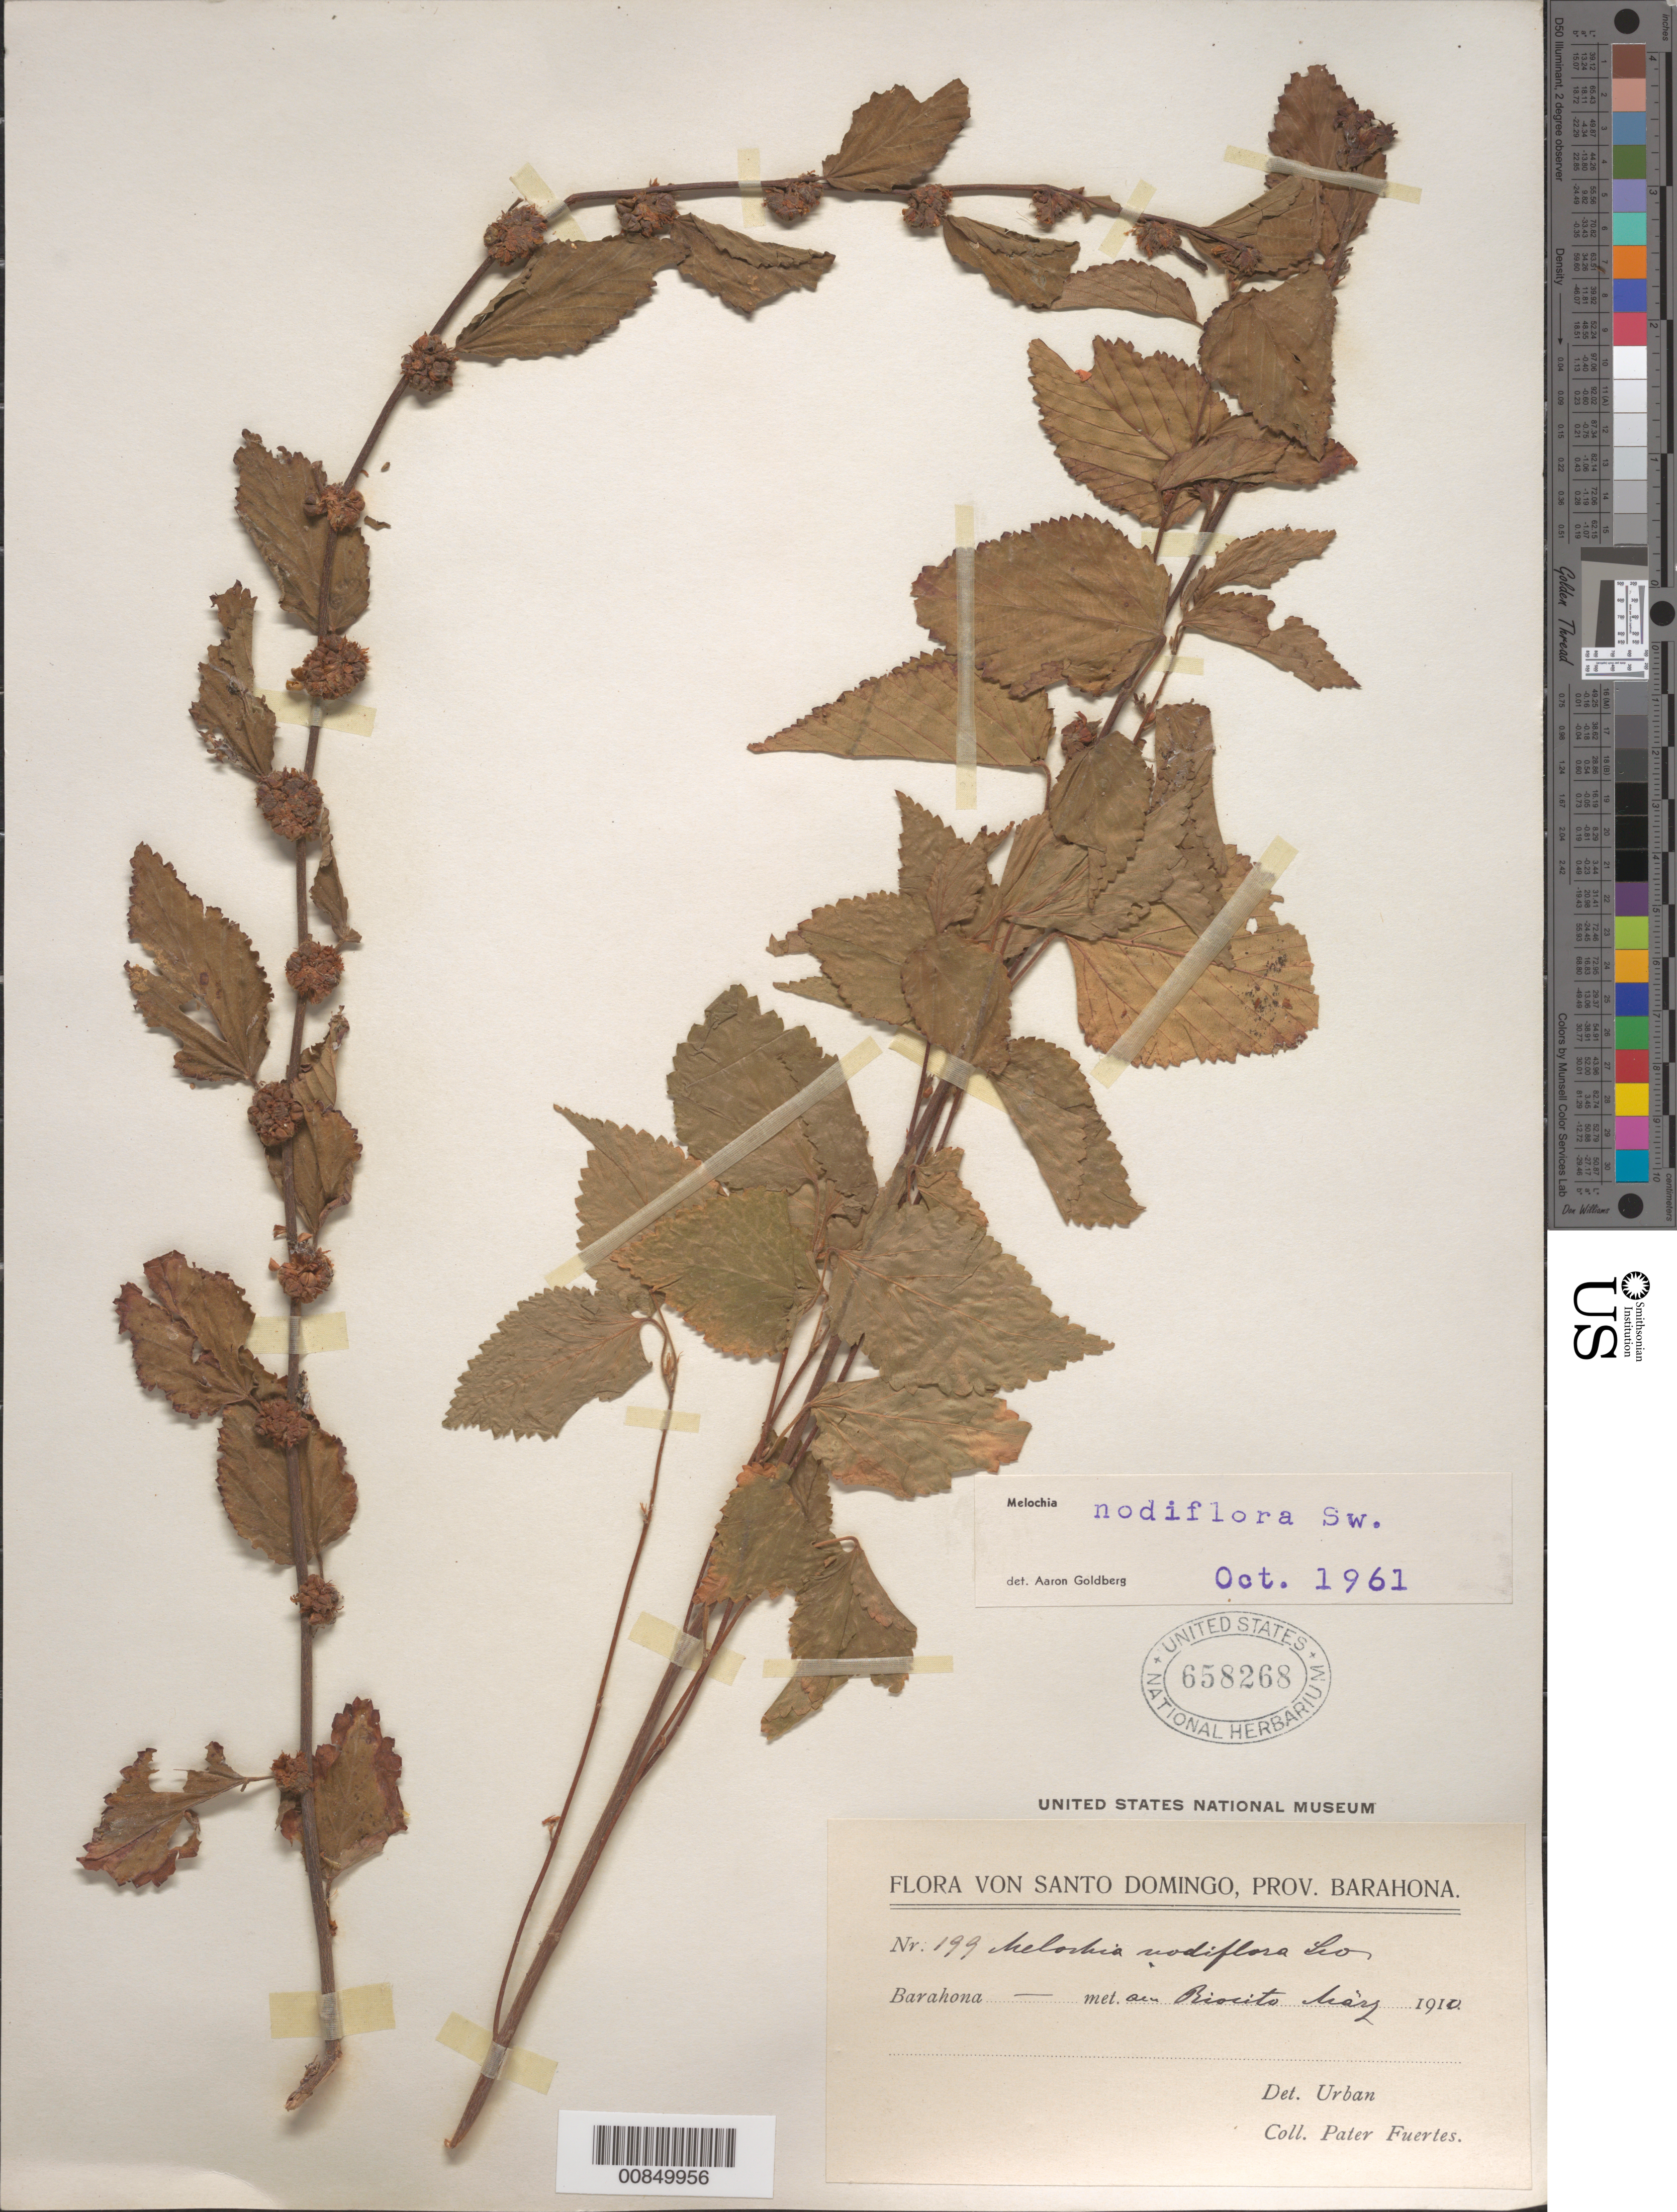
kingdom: Plantae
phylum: Tracheophyta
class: Magnoliopsida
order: Malvales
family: Malvaceae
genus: Melochia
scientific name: Melochia nodiflora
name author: Sw.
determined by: Goldberg, Aaron, (US), NMNH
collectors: M. D. Fuertes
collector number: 199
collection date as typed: Mar 1910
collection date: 1910-03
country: Dominican Republic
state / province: Barahona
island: Hispaniola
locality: Au Riocito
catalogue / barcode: US 658268